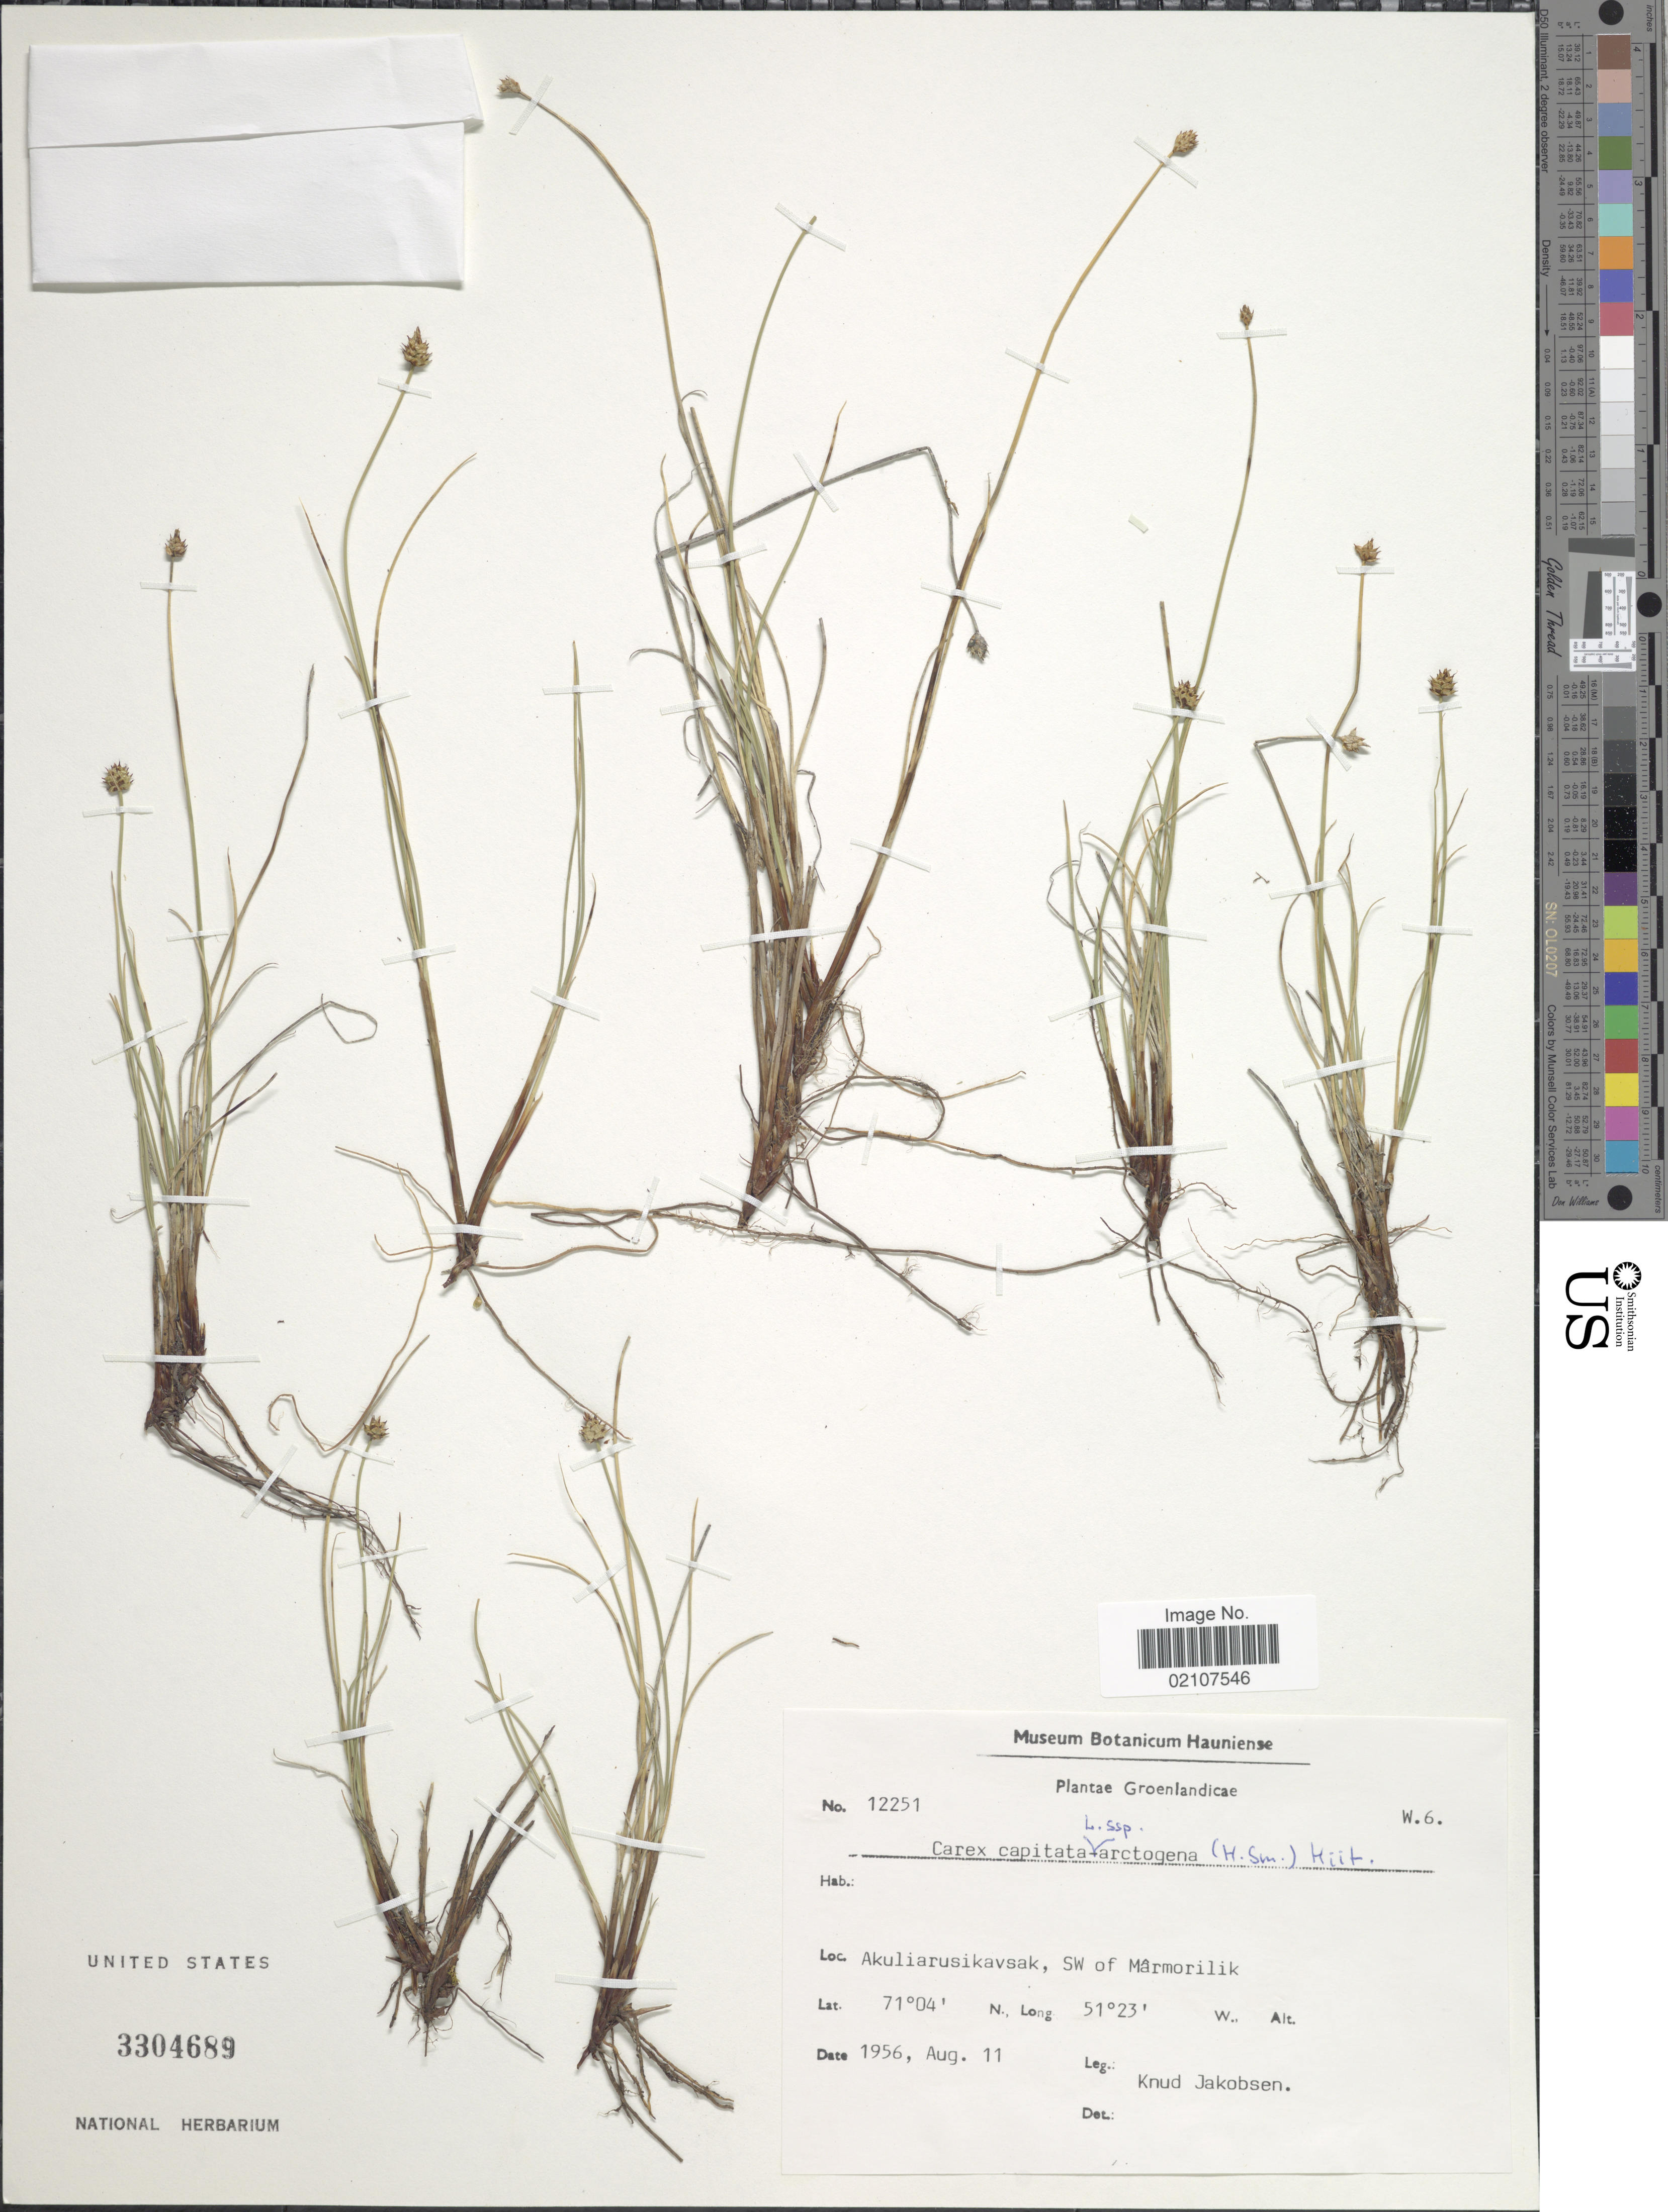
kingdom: Plantae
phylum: Tracheophyta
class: Liliopsida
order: Poales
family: Cyperaceae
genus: Carex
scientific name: Carex capitata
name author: L.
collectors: K. Jakobsen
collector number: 12251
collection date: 1956-08-11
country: Greenland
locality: Akuliarusikavsak, SW of Mârmorilik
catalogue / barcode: US 3304689